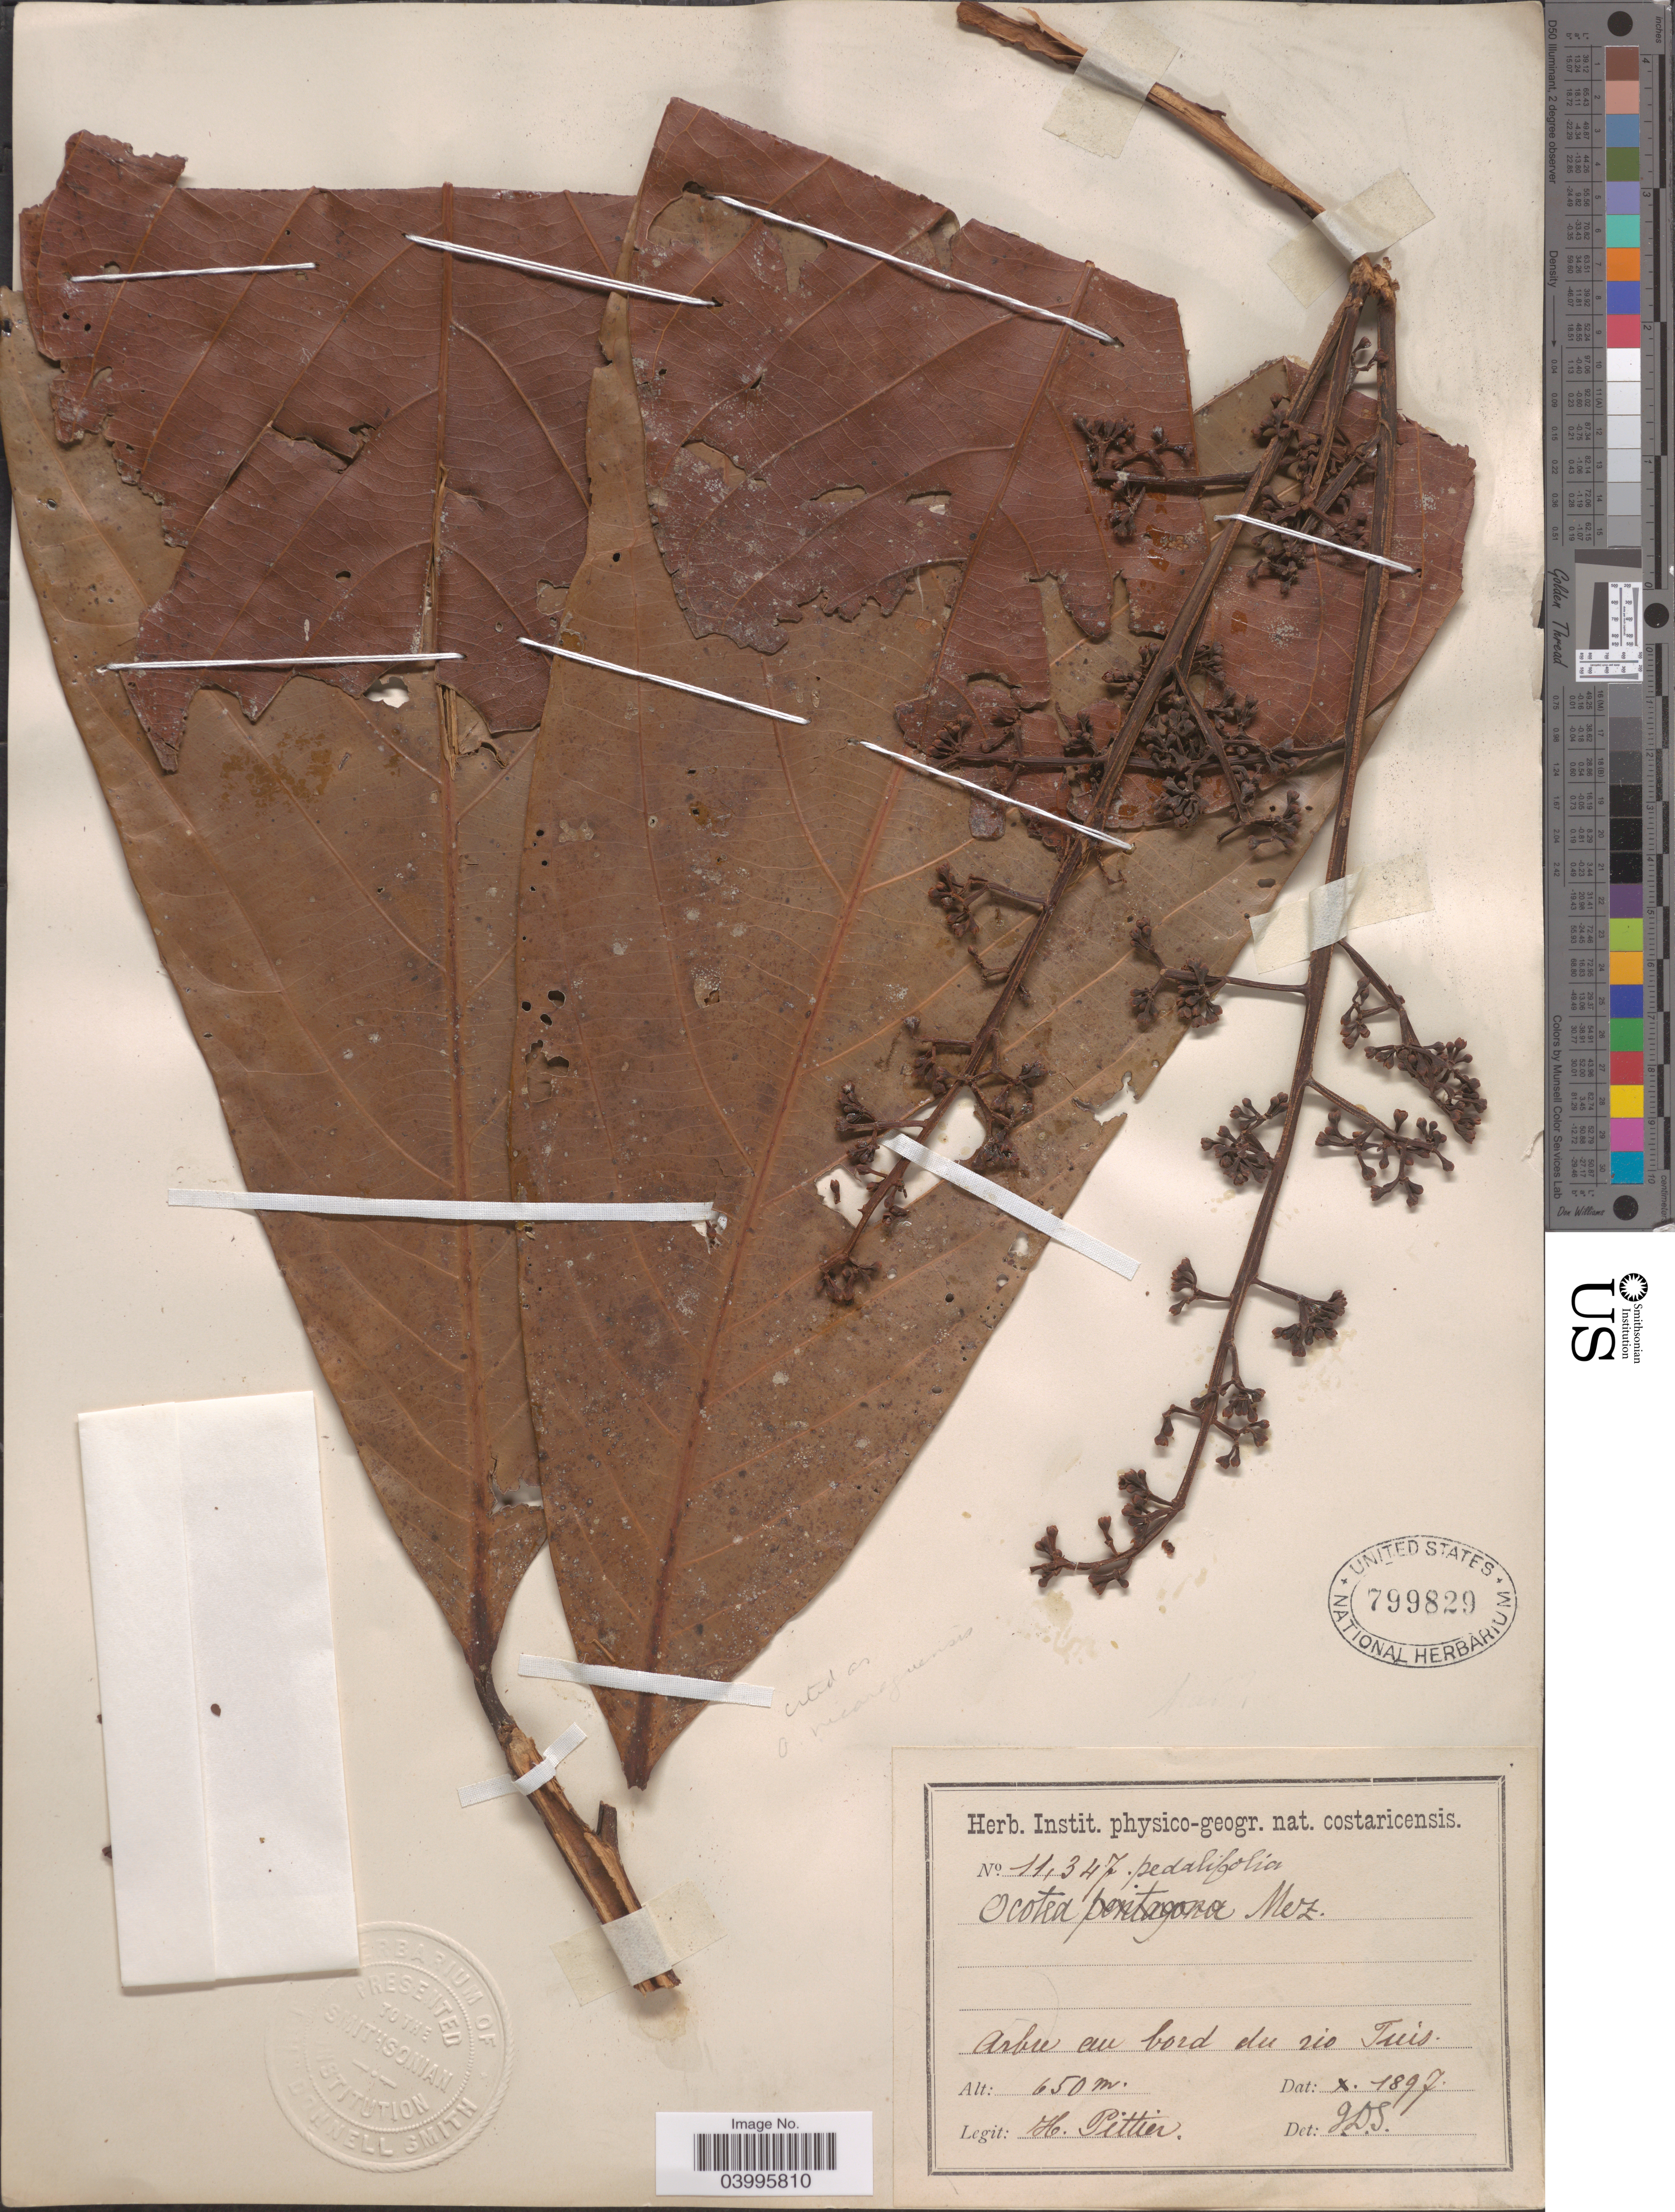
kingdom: Plantae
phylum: Tracheophyta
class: Magnoliopsida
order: Laurales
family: Lauraceae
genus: Ocotea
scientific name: Ocotea nicaraguensis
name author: Mez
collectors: H. F. Pittier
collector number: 11347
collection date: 1897-10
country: Costa Rica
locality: Arbre au bord du rio Tuís.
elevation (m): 650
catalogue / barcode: US 799829